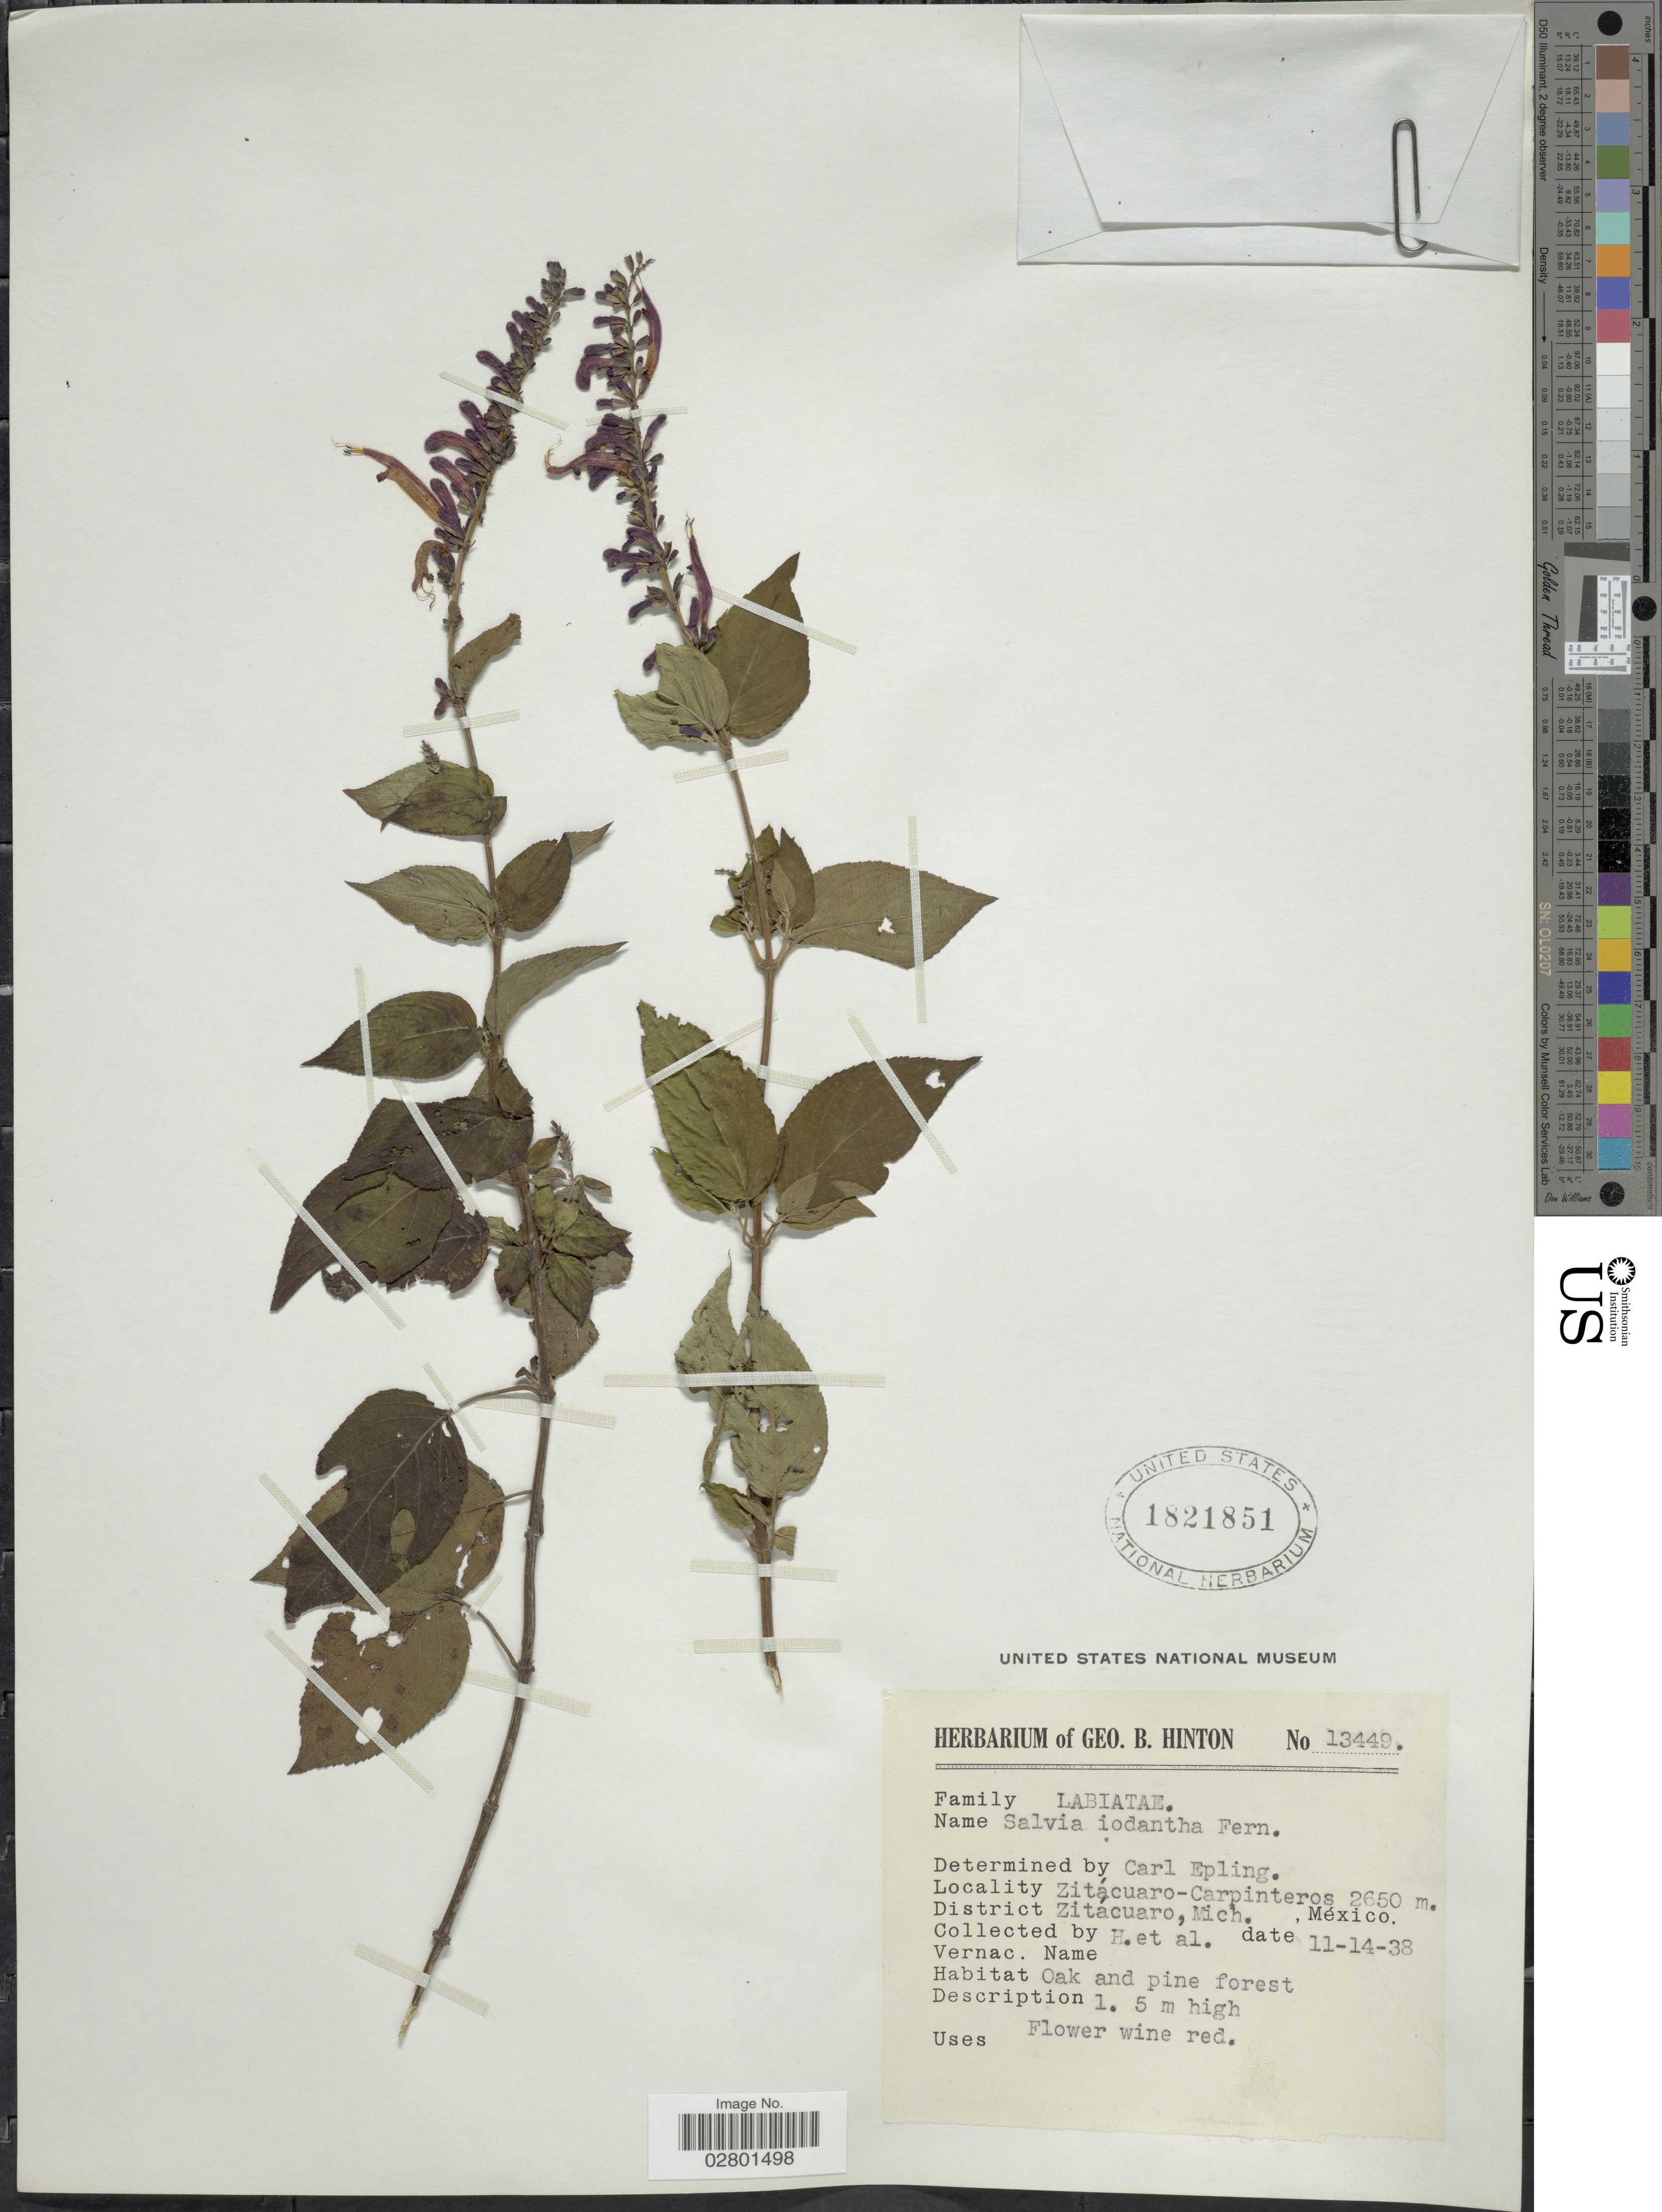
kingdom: Plantae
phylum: Tracheophyta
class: Magnoliopsida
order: Lamiales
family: Lamiaceae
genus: Salvia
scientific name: Salvia iodantha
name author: Fernald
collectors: G. B. Hinton & et al.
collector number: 13449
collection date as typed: Transcribed d/m/y: 14/11/38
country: Mexico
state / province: Michoacán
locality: Zitácuaro-Carpinteros, District Zitácuaro.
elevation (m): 2650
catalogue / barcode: US 1821851